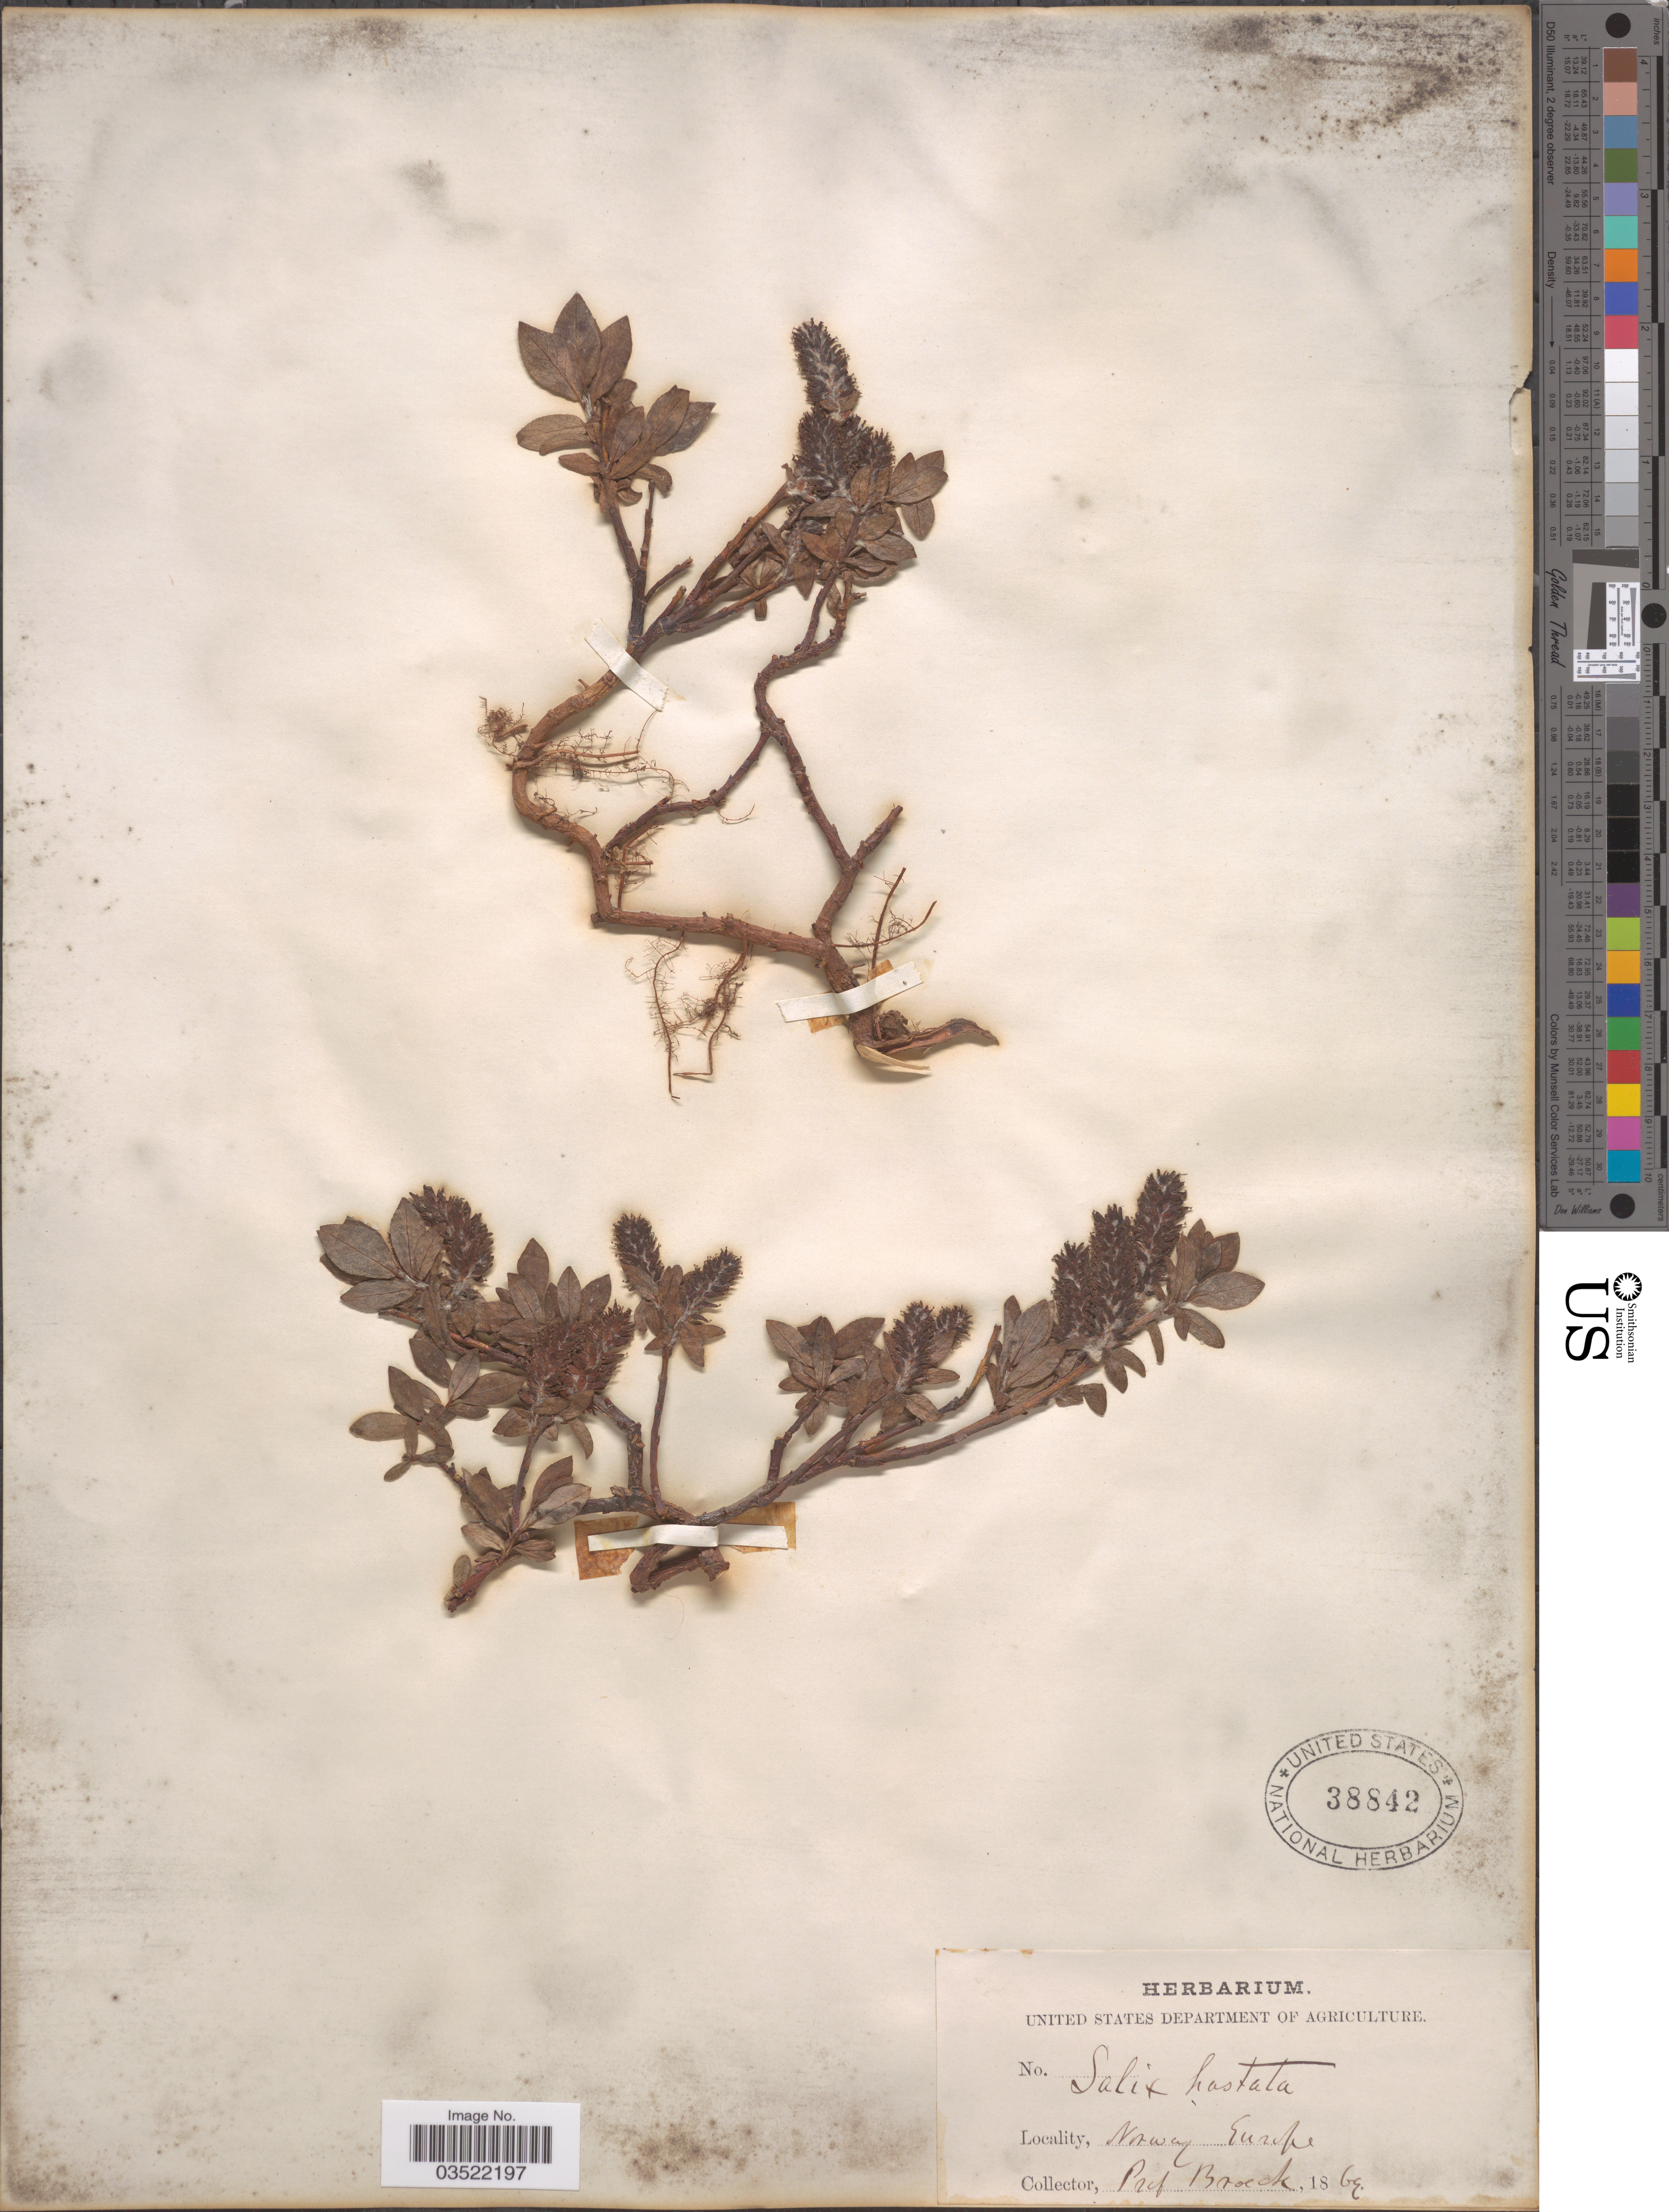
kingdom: Plantae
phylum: Tracheophyta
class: Magnoliopsida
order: Malpighiales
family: Salicaceae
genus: Salix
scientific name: Salix hastata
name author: L.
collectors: Prof. Boeck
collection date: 1869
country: Norway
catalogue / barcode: US 38842